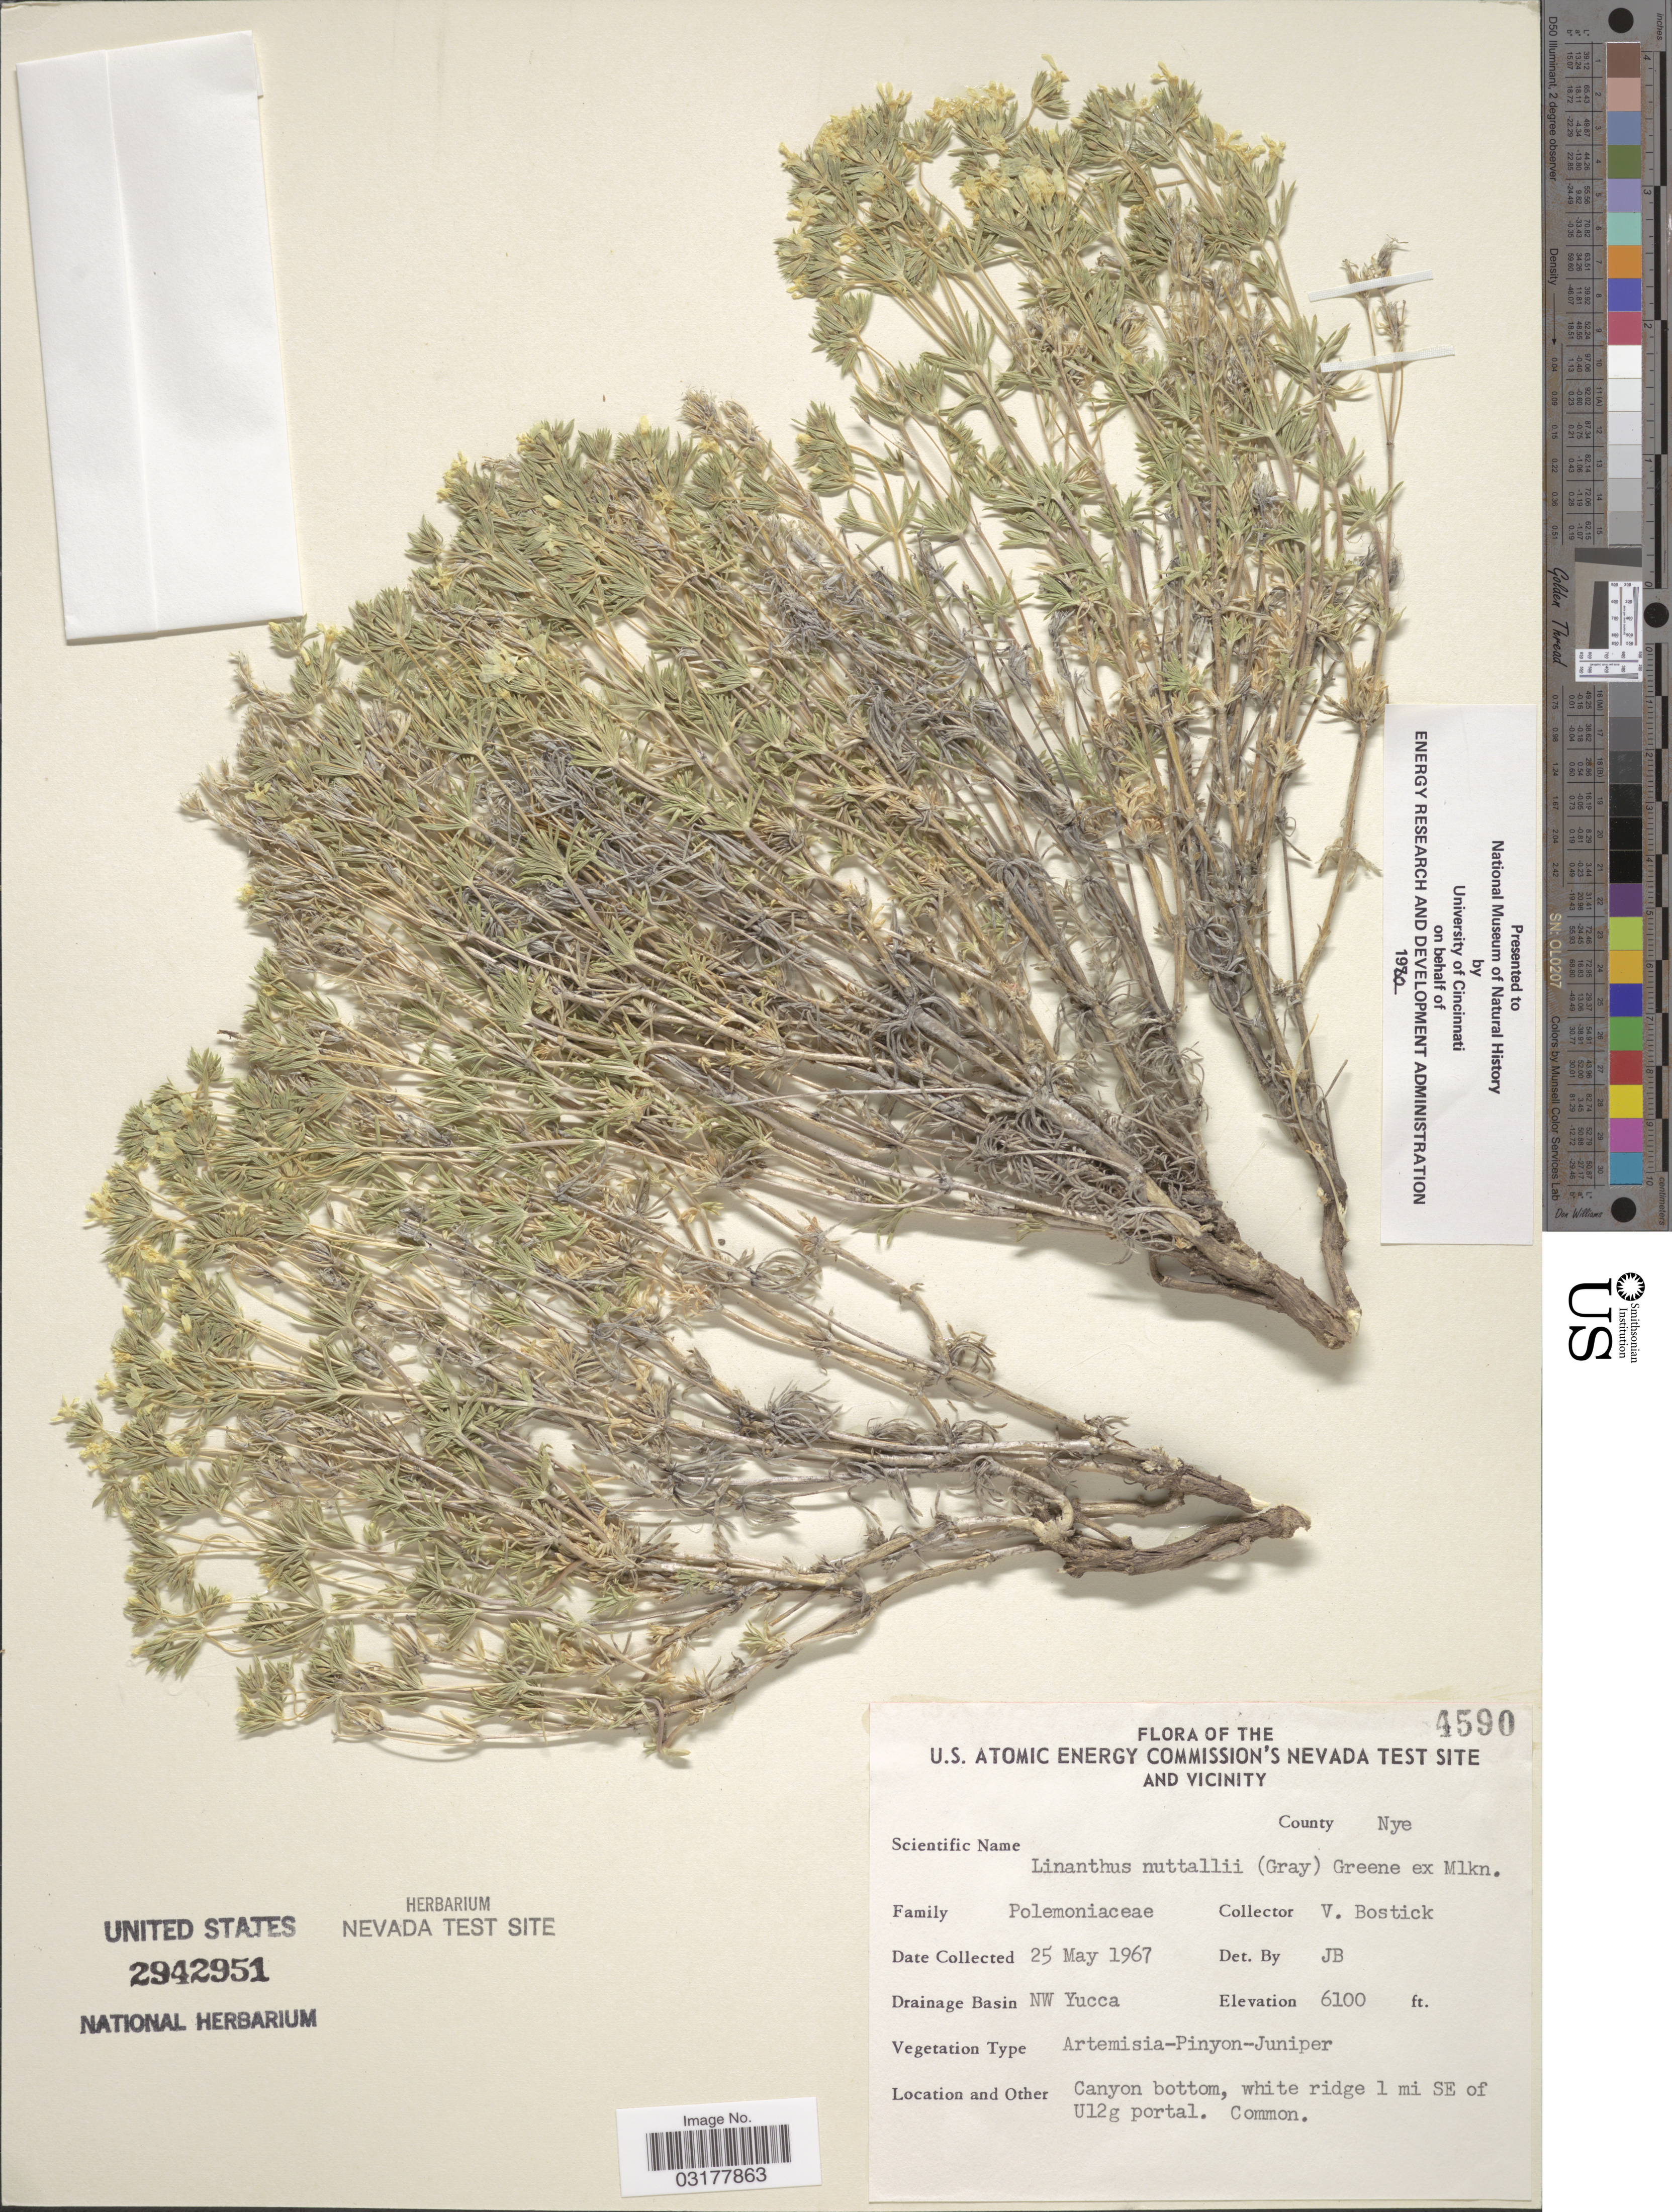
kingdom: Plantae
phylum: Tracheophyta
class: Magnoliopsida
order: Ericales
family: Polemoniaceae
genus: Leptosiphon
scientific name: Leptosiphon nuttallii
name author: (A. Gray) J.M. Porter & L.A. Johnson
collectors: V. Bostick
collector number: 4590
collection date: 1967-05-25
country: United States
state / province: Nevada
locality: U.S. Atomic Energy Commission's Nevada Test Site and Vicinity. County Nye. Drainage Basin NW Yucca. Canyon bottom, white ridge 1 mi SE of U12g portal.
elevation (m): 1859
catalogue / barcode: US 2942951